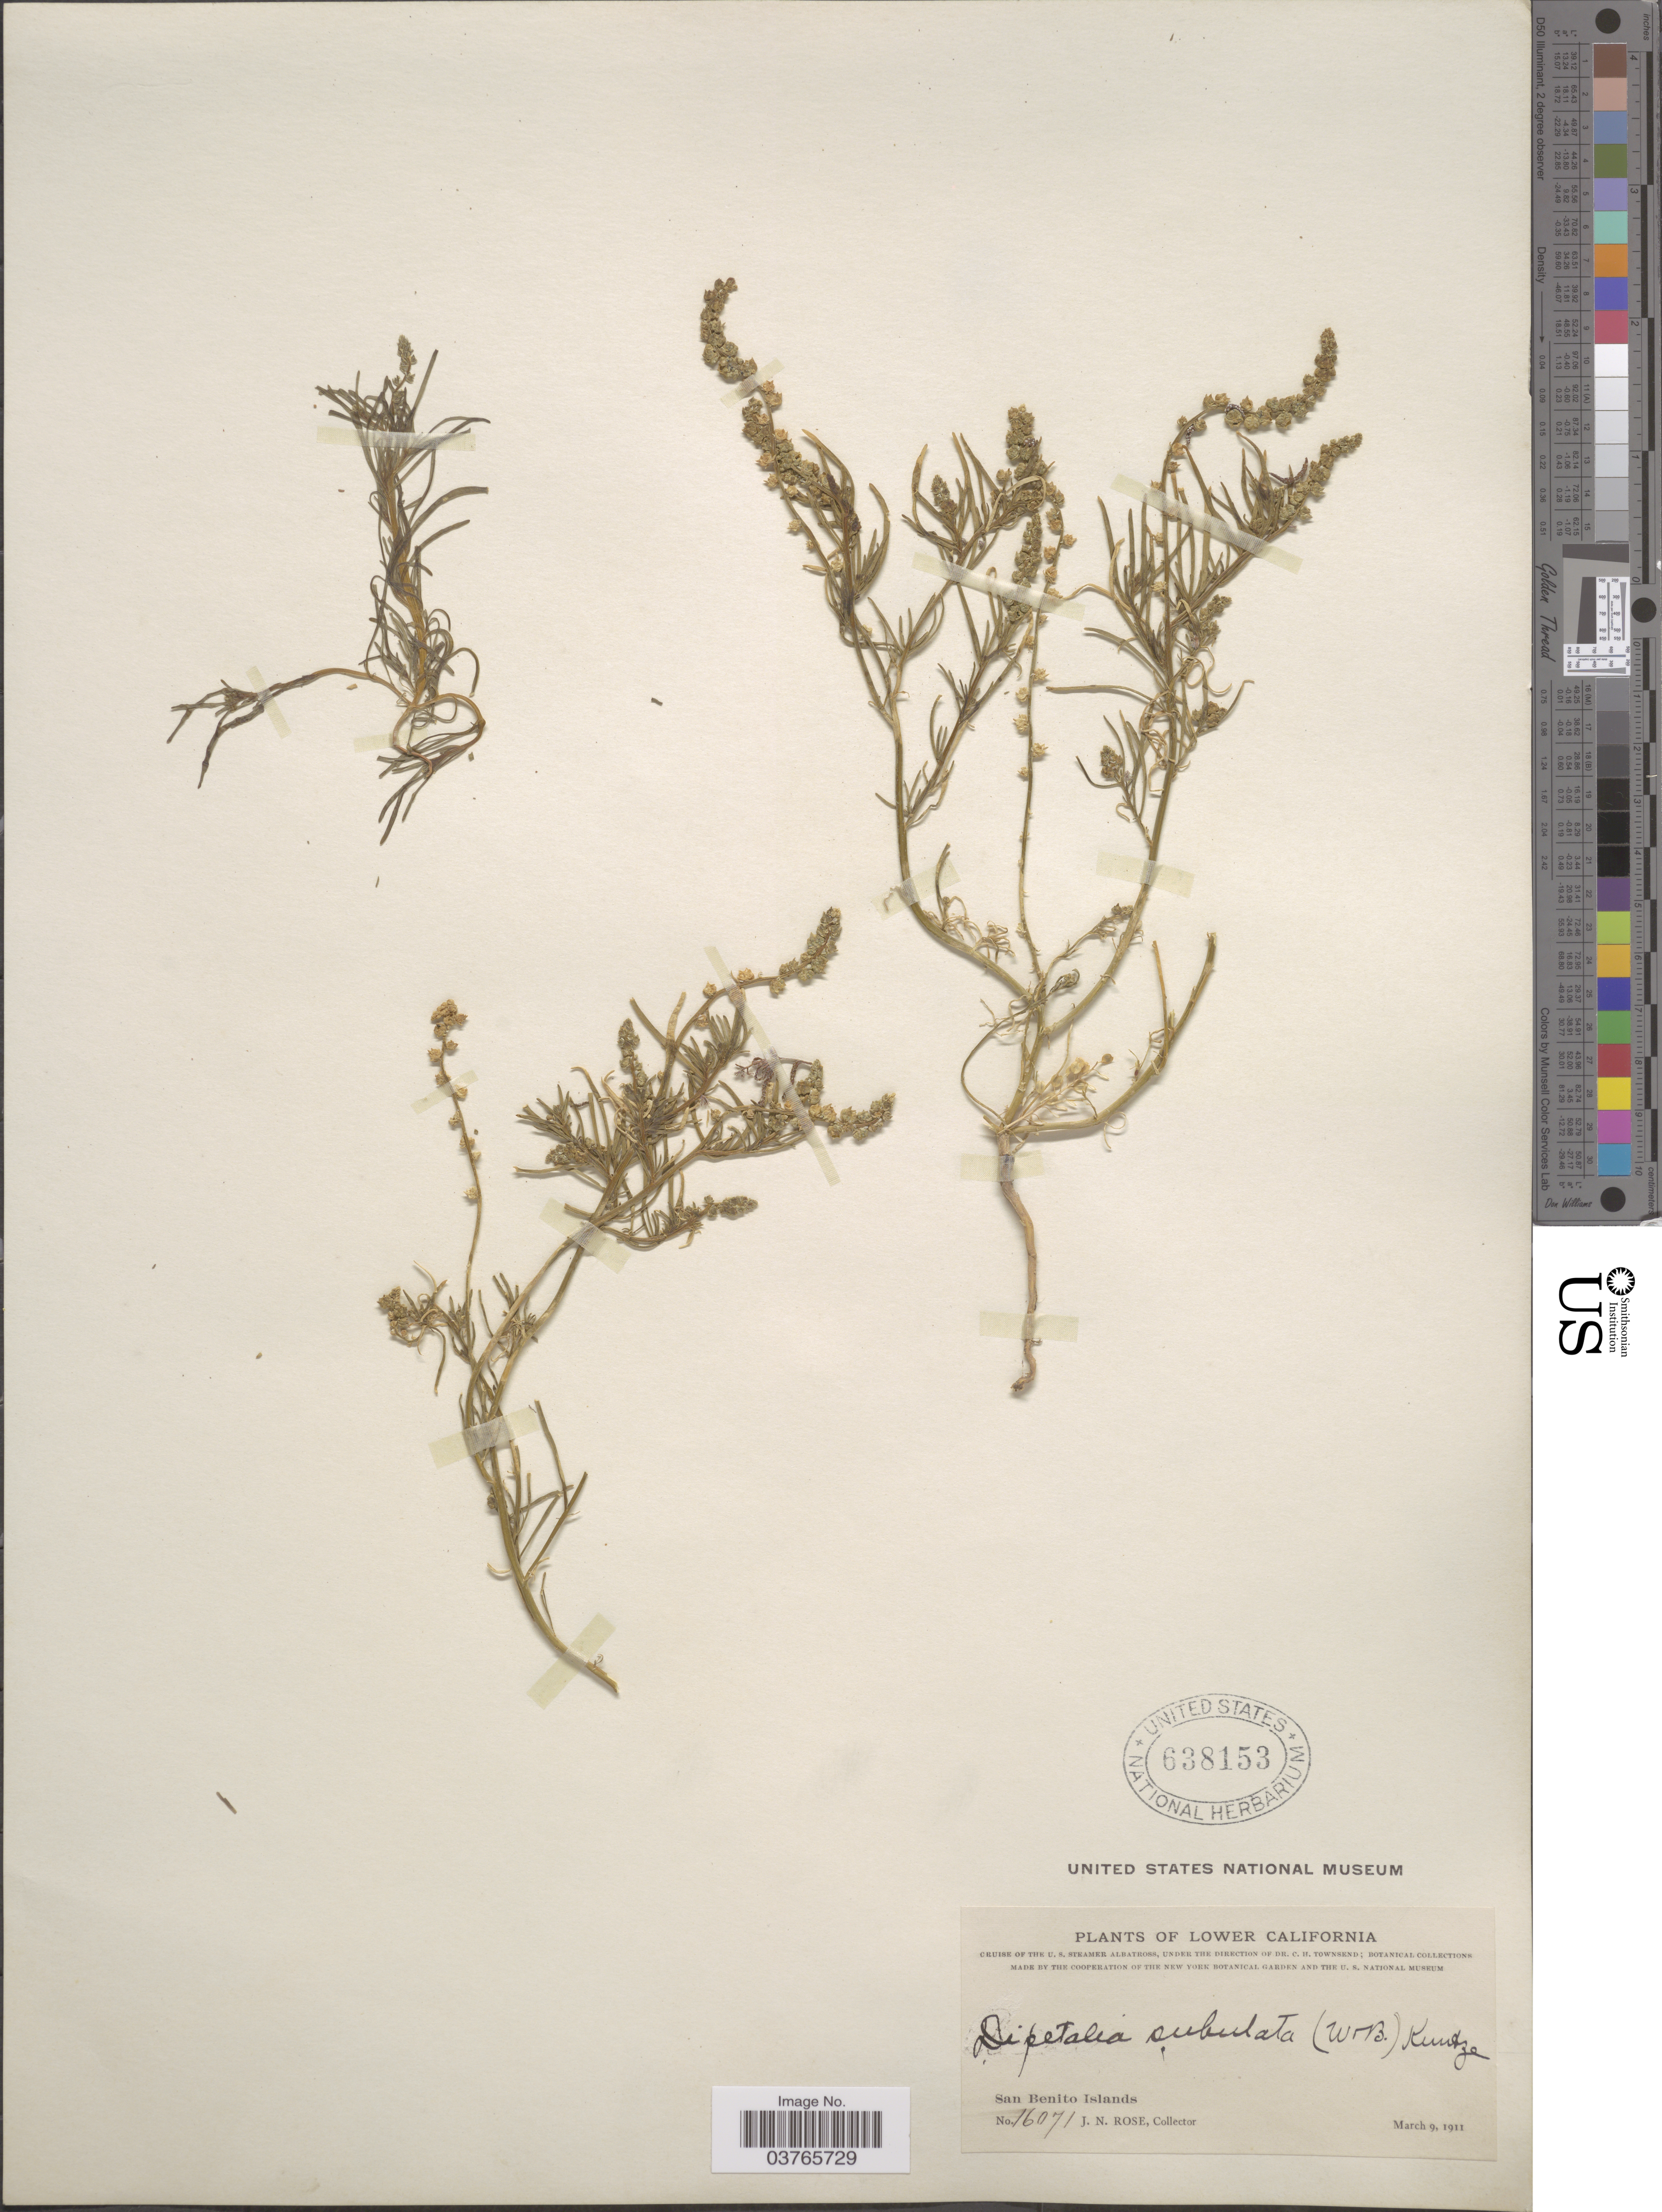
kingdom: Plantae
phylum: Tracheophyta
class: Magnoliopsida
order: Brassicales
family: Resedaceae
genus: Oligomeris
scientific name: Oligomeris subulata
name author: Webb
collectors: J. N. Rose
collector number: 16071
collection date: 1911-03-09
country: Mexico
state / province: Baja California Norte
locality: Lower California. San Benito Islands.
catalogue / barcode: US 638153